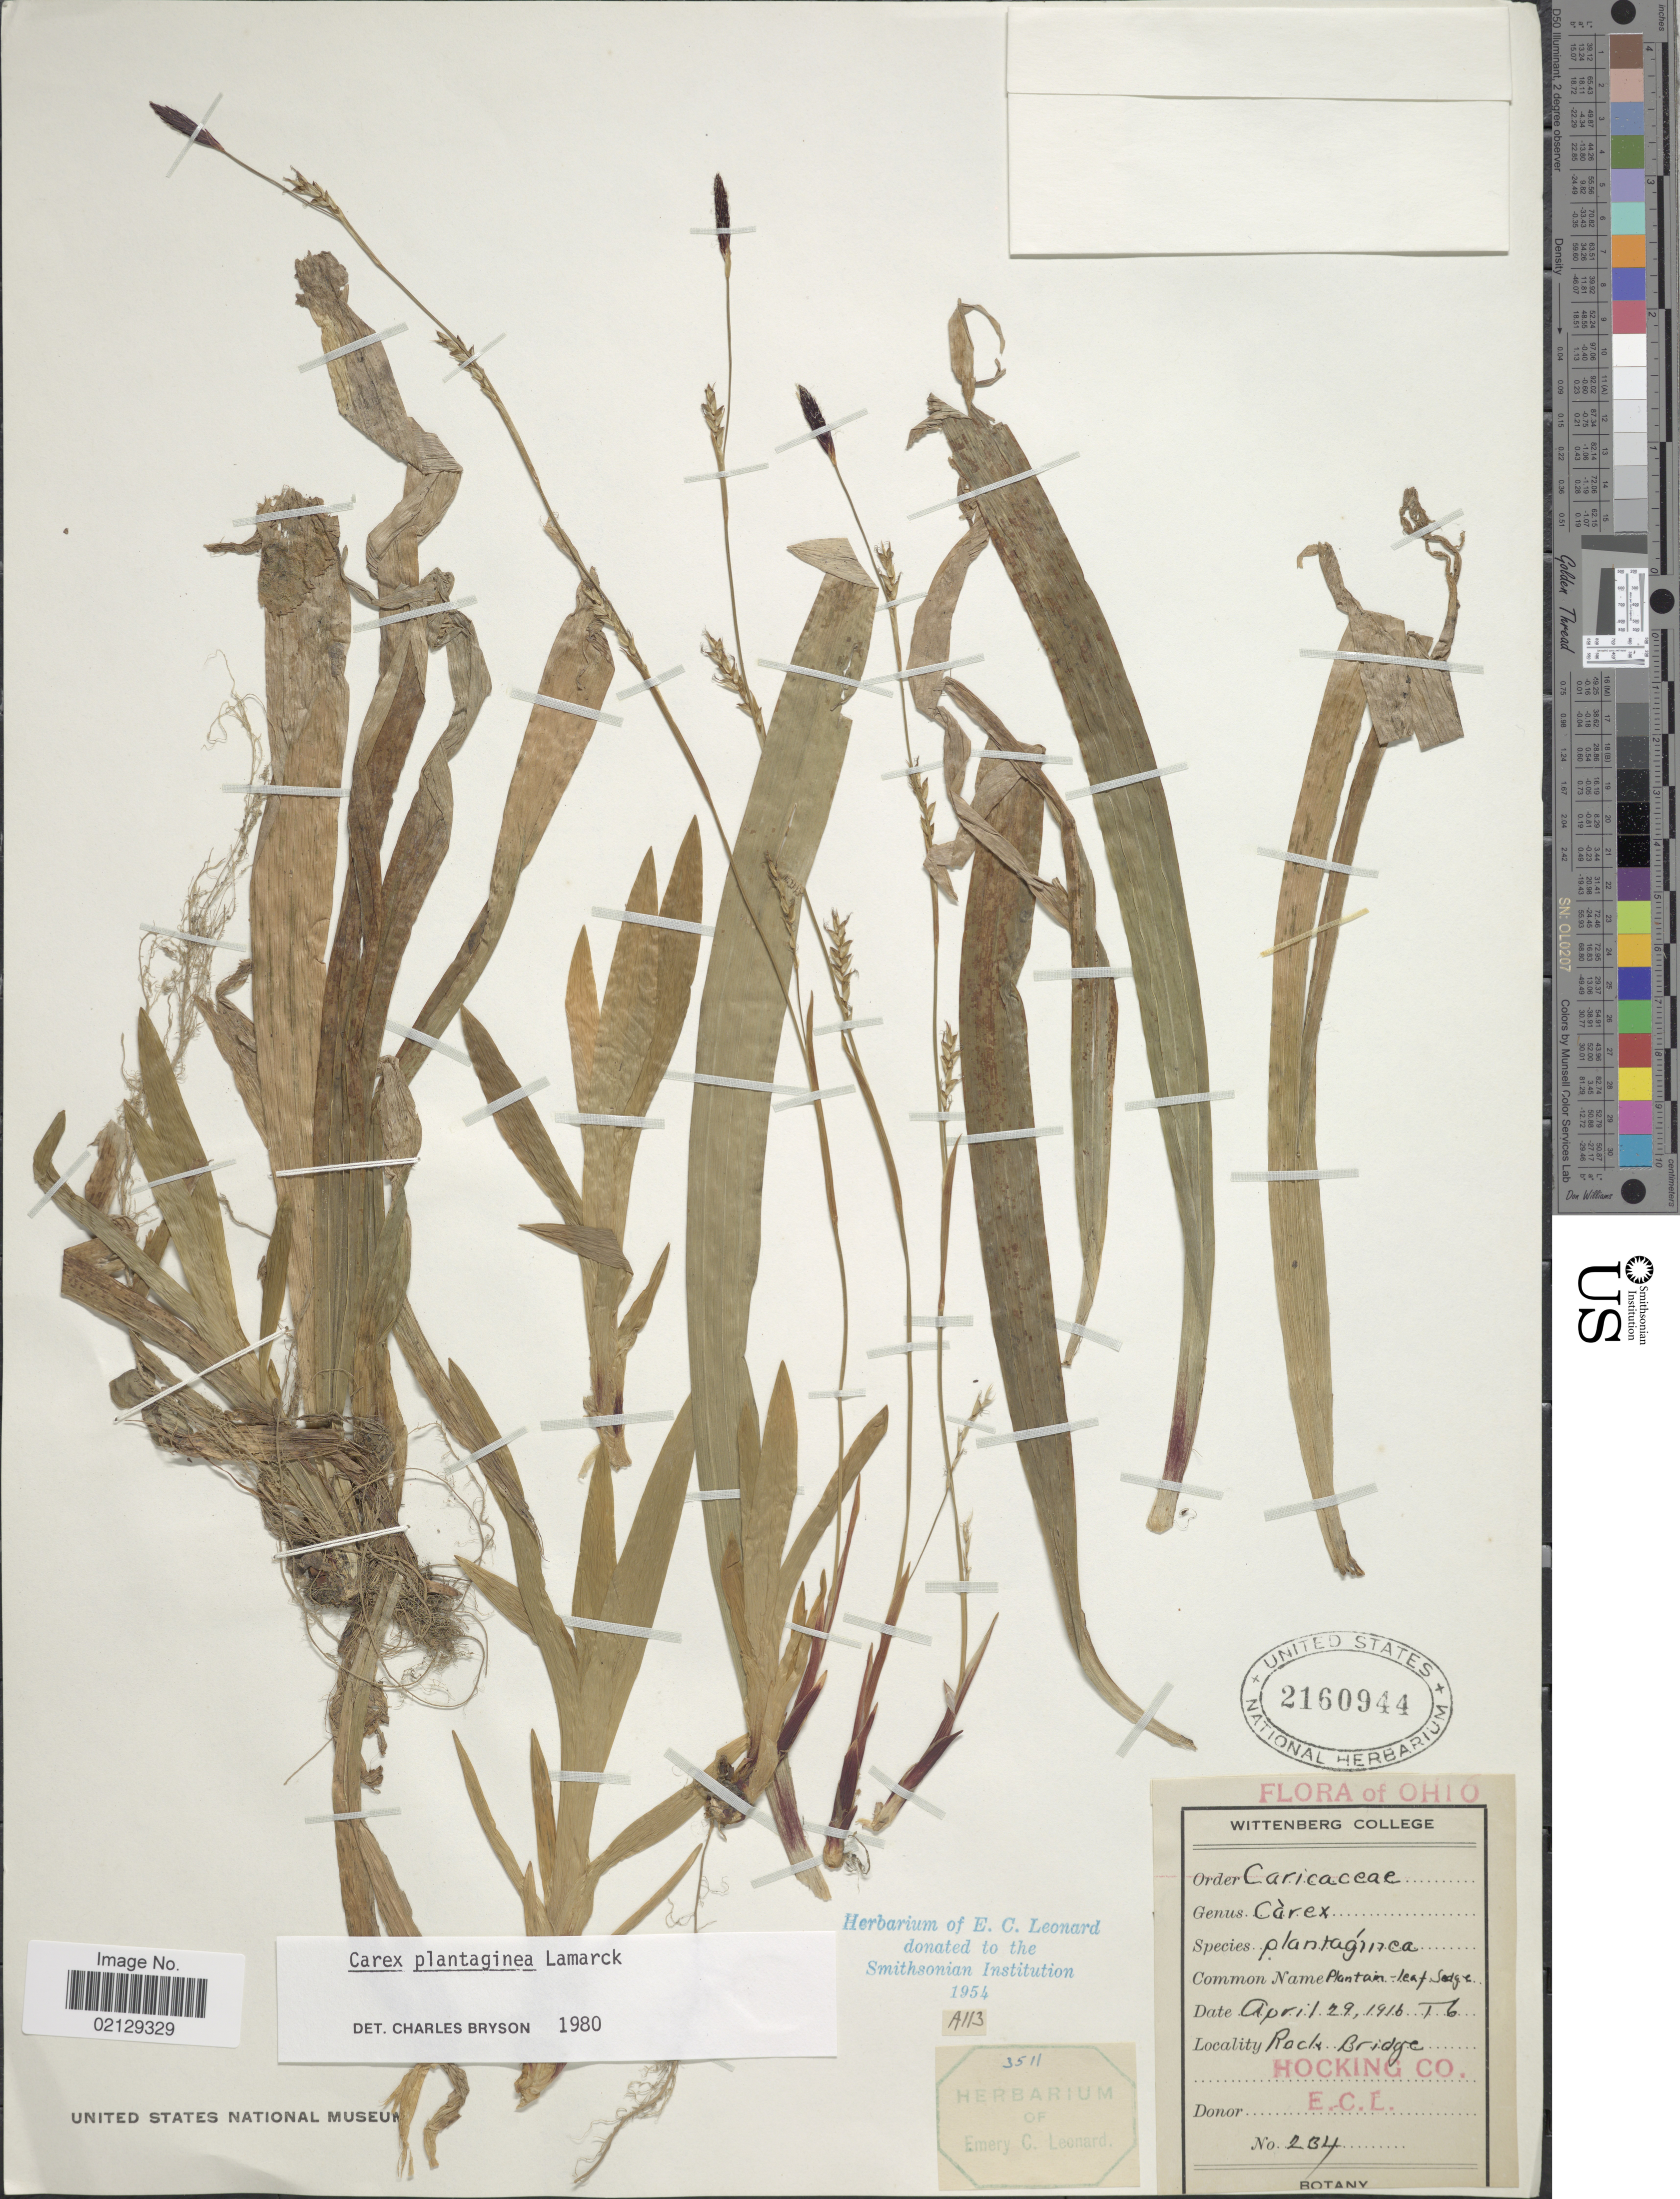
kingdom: Plantae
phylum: Tracheophyta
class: Liliopsida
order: Poales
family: Cyperaceae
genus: Carex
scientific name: Carex plantaginea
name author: Lam.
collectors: E. C. Leonard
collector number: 234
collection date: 1916-04-29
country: United States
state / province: Ohio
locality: Rock Bridge, Hocking Co.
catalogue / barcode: US 2160944